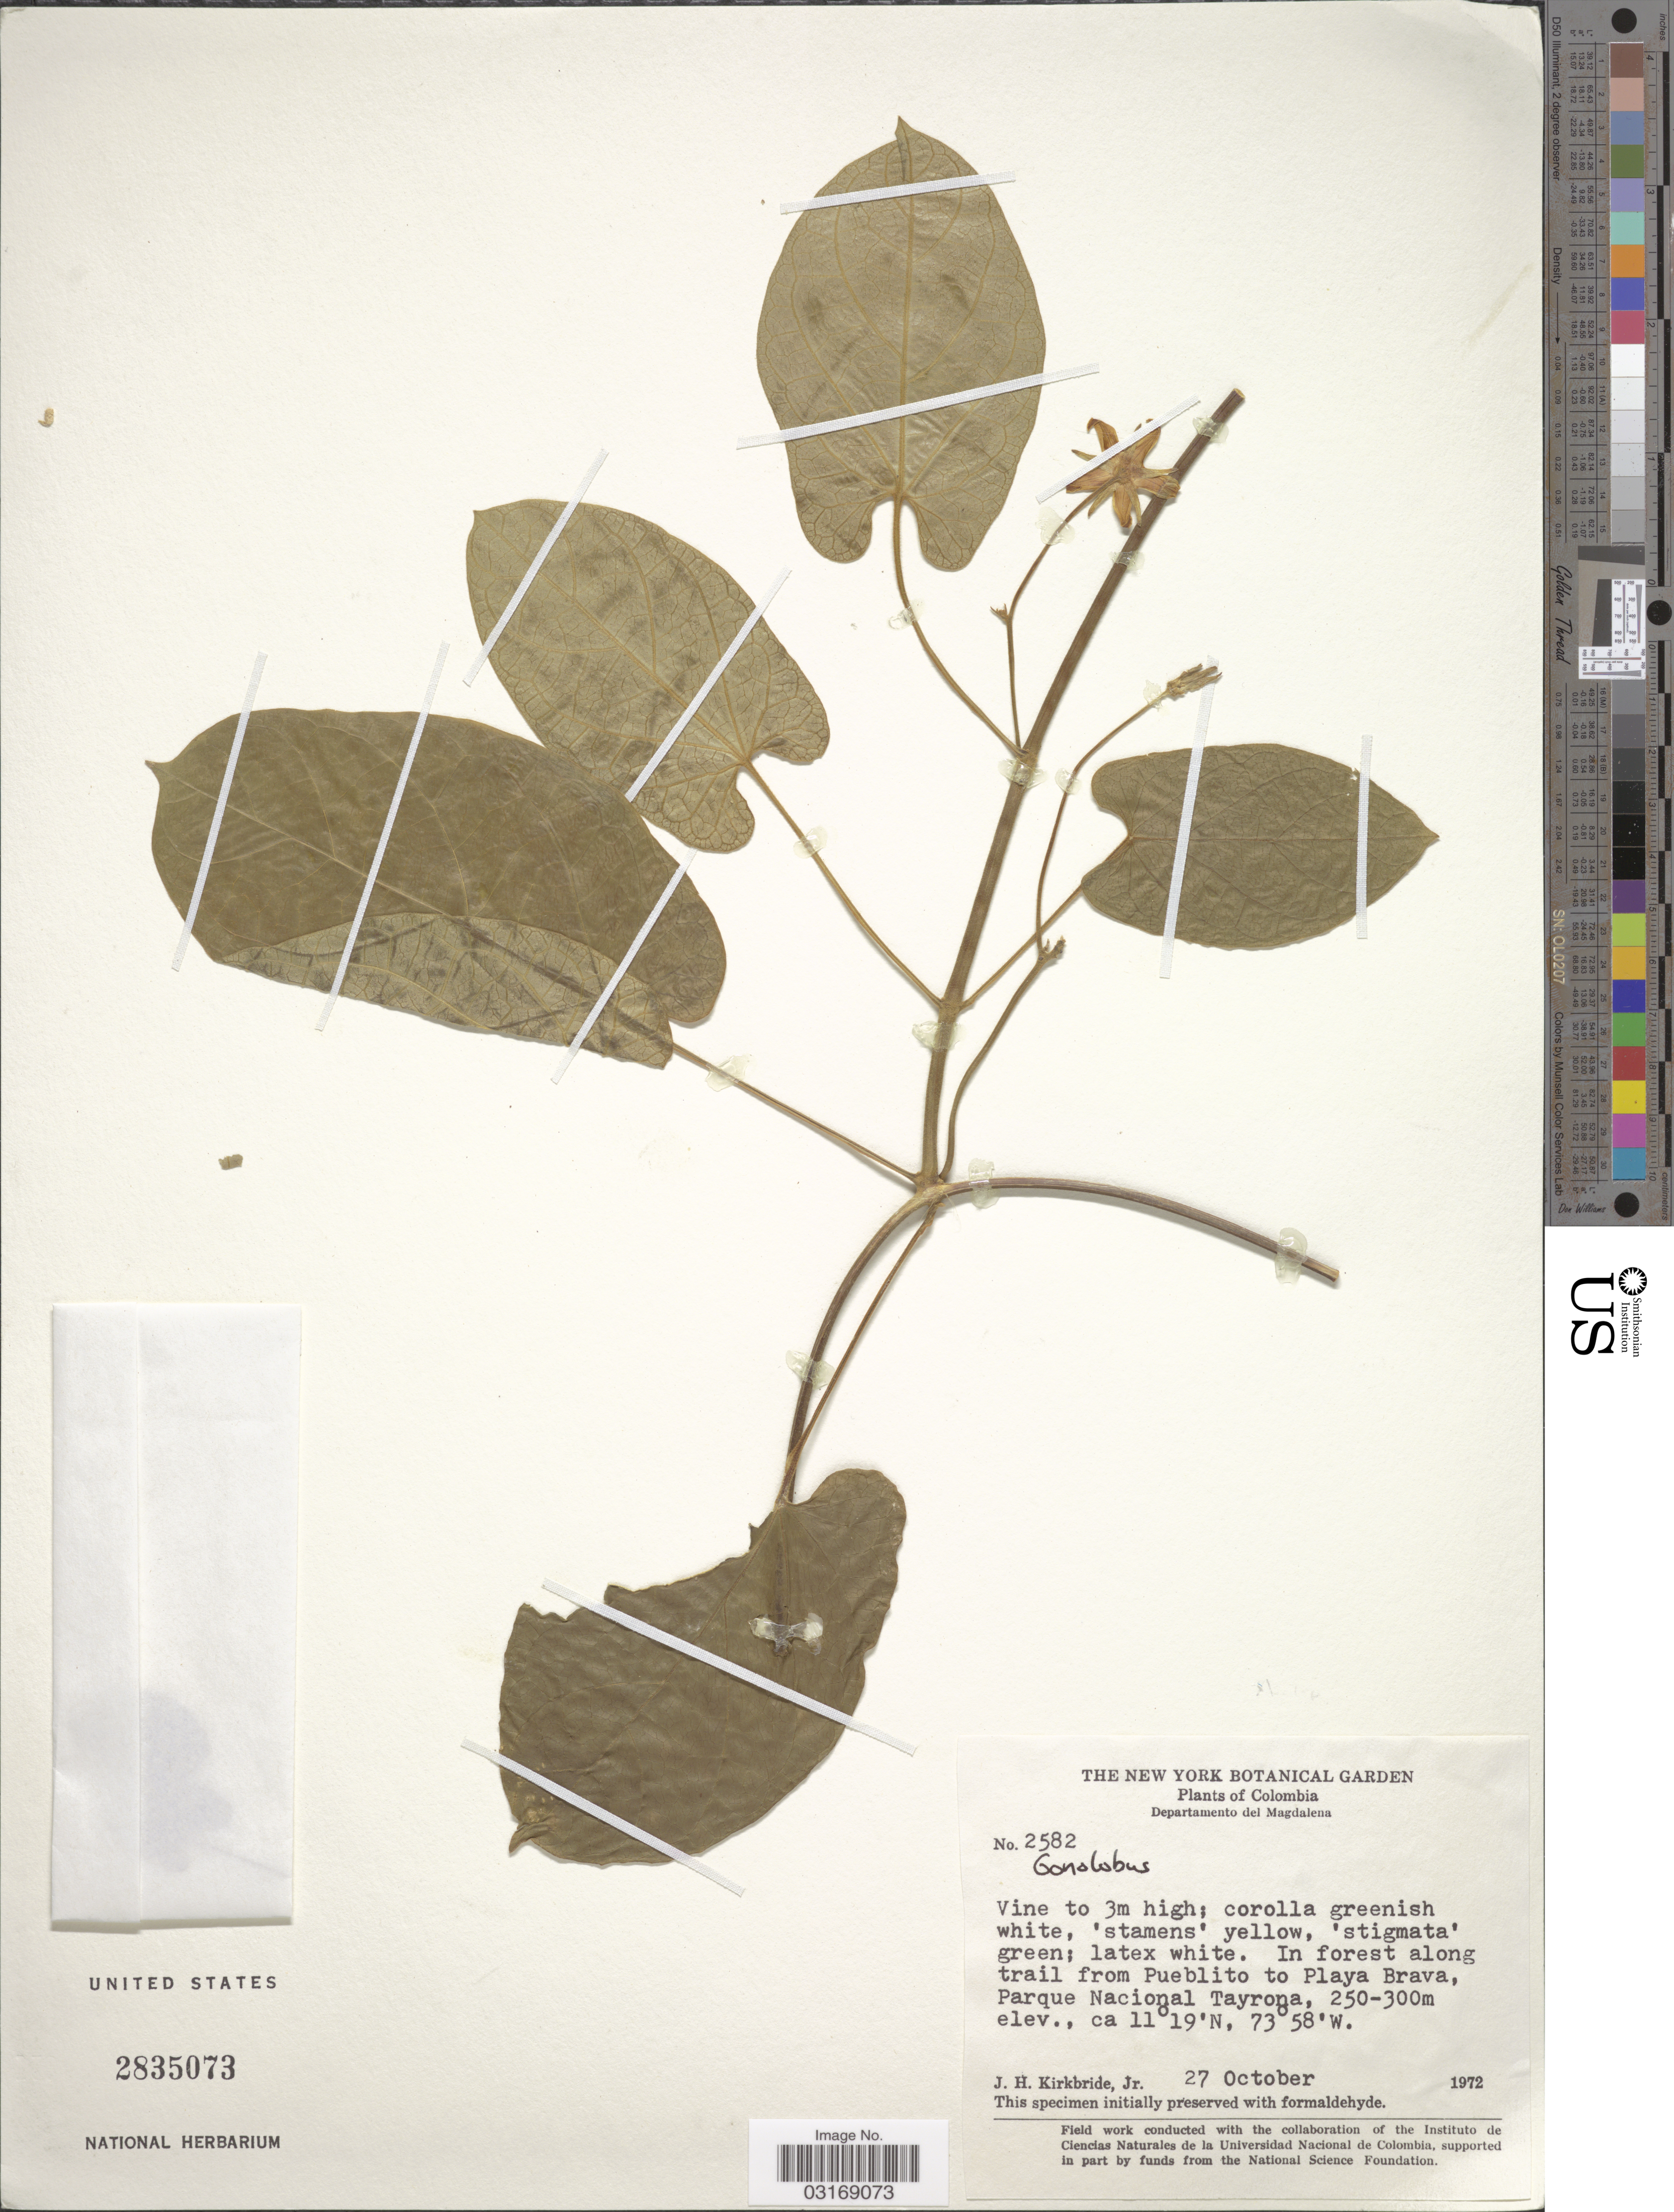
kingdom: Plantae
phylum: Tracheophyta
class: Magnoliopsida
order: Gentianales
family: Apocynaceae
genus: Gonolobus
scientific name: Gonolobus sp.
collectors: J. H. Kirkbride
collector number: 2582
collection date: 1972-10-27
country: Colombia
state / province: Magdalena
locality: Departamento del Magdalena. In forest along trail from Pueblito to Playa Brava, Parque Nacional Tayrona.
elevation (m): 250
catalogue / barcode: US 2835073